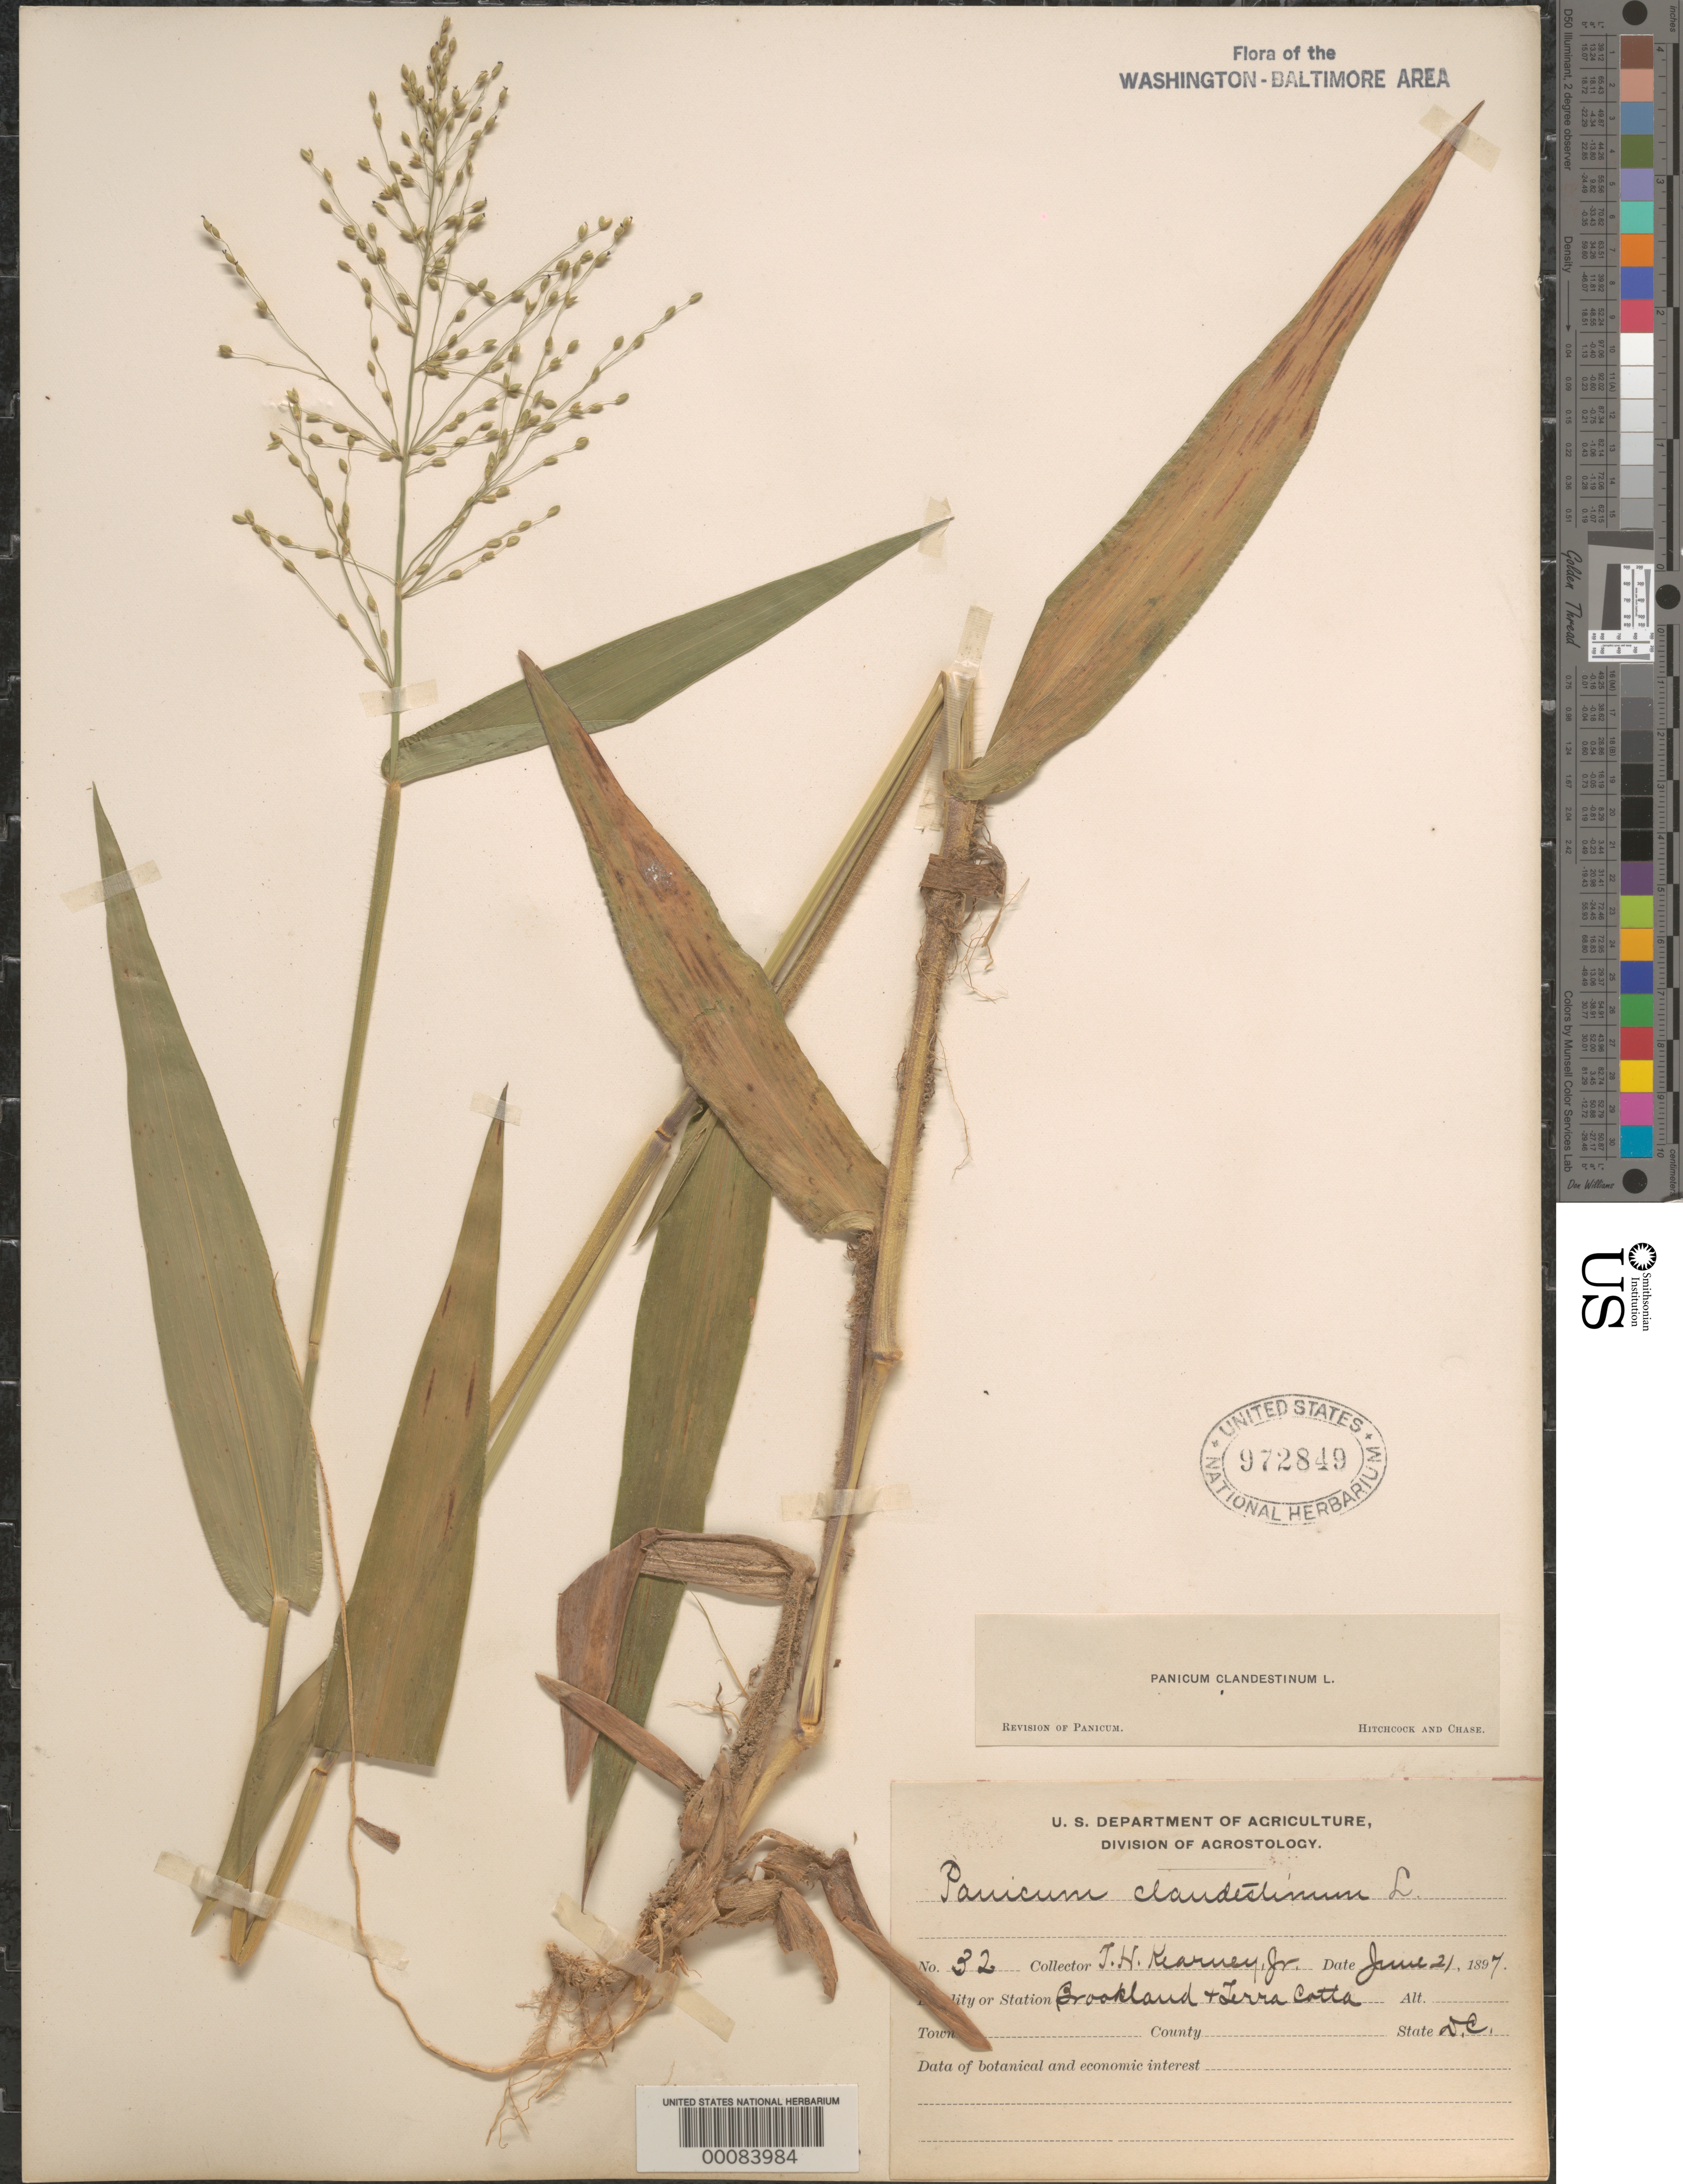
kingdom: Plantae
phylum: Tracheophyta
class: Liliopsida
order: Poales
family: Poaceae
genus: Dichanthelium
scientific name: Dichanthelium clandestinum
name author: (L.) Gould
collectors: T. H. Kearney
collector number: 32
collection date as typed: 21 Jun 1897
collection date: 1897-06-21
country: United States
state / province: District of Columbia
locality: Brookland and Terra Cotta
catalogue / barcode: US 972849